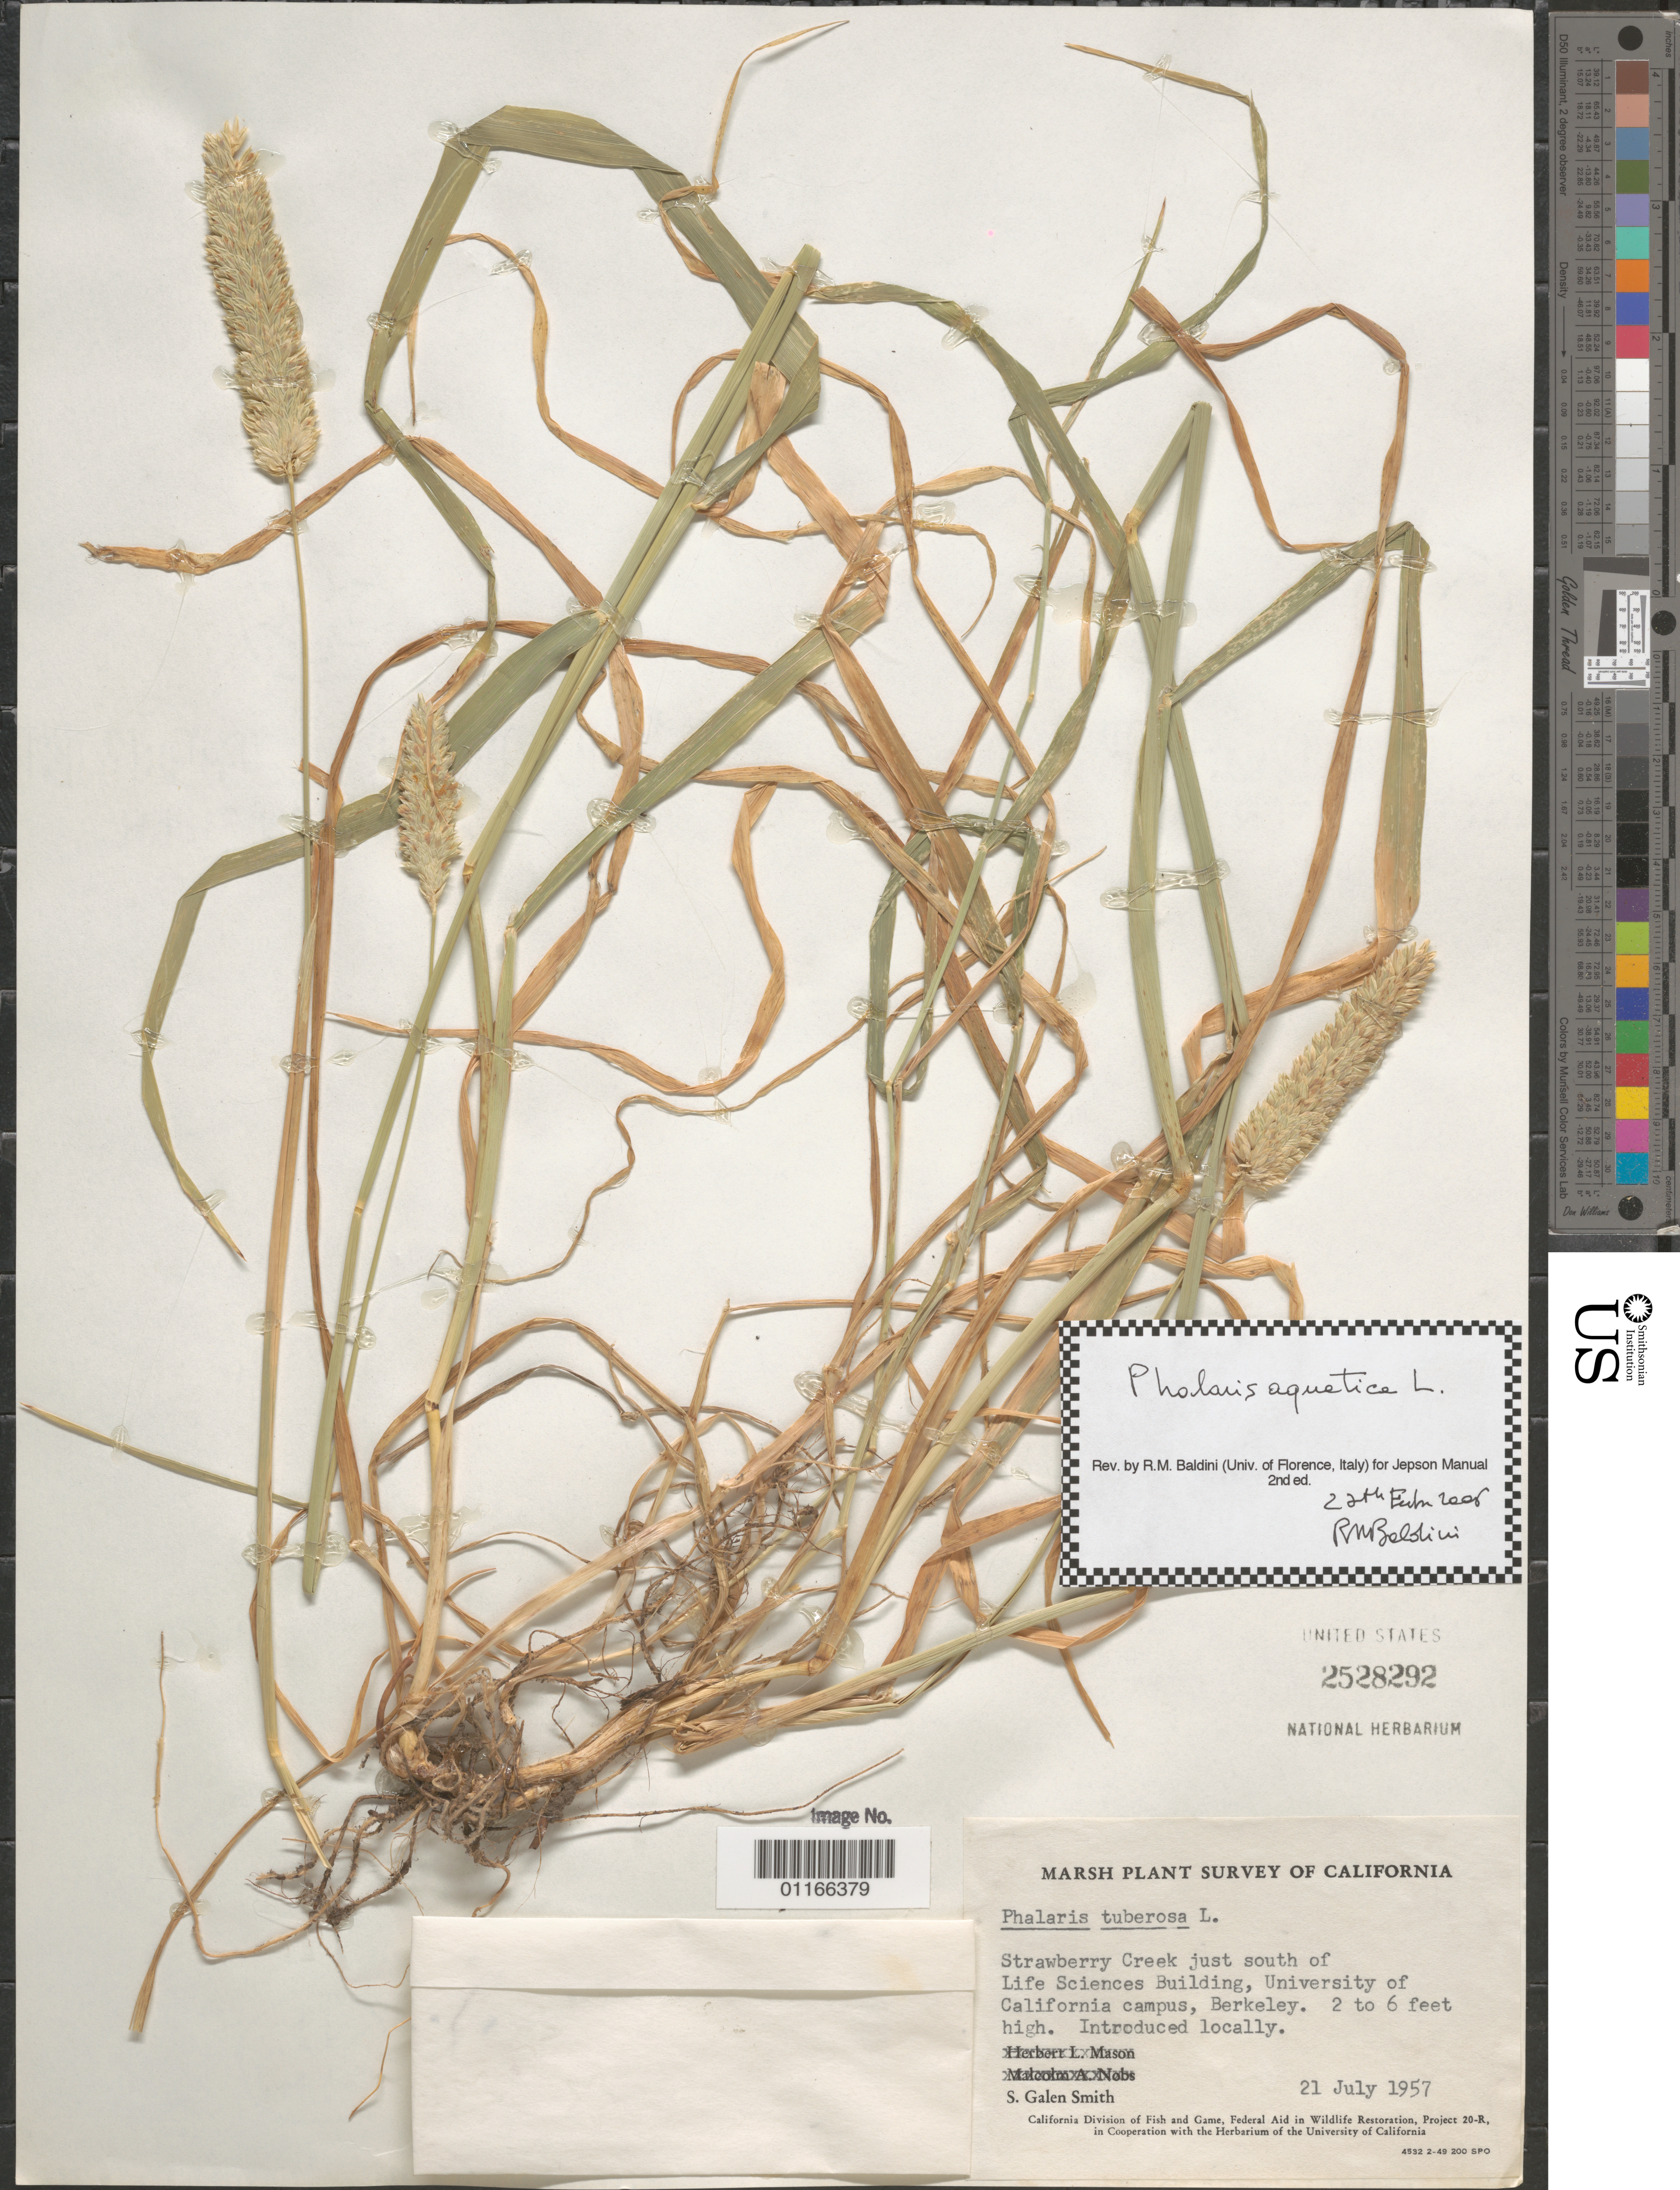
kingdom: Plantae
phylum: Tracheophyta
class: Liliopsida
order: Poales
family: Poaceae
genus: Phalaris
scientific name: Phalaris aquatica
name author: L.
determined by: Baldini, R. M.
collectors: S. G. Smith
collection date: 1957-07-21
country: United States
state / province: California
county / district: Alameda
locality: Strawberry Creek just south of Life Sciences Building, University of California campus, Berkeley.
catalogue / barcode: US 2528292